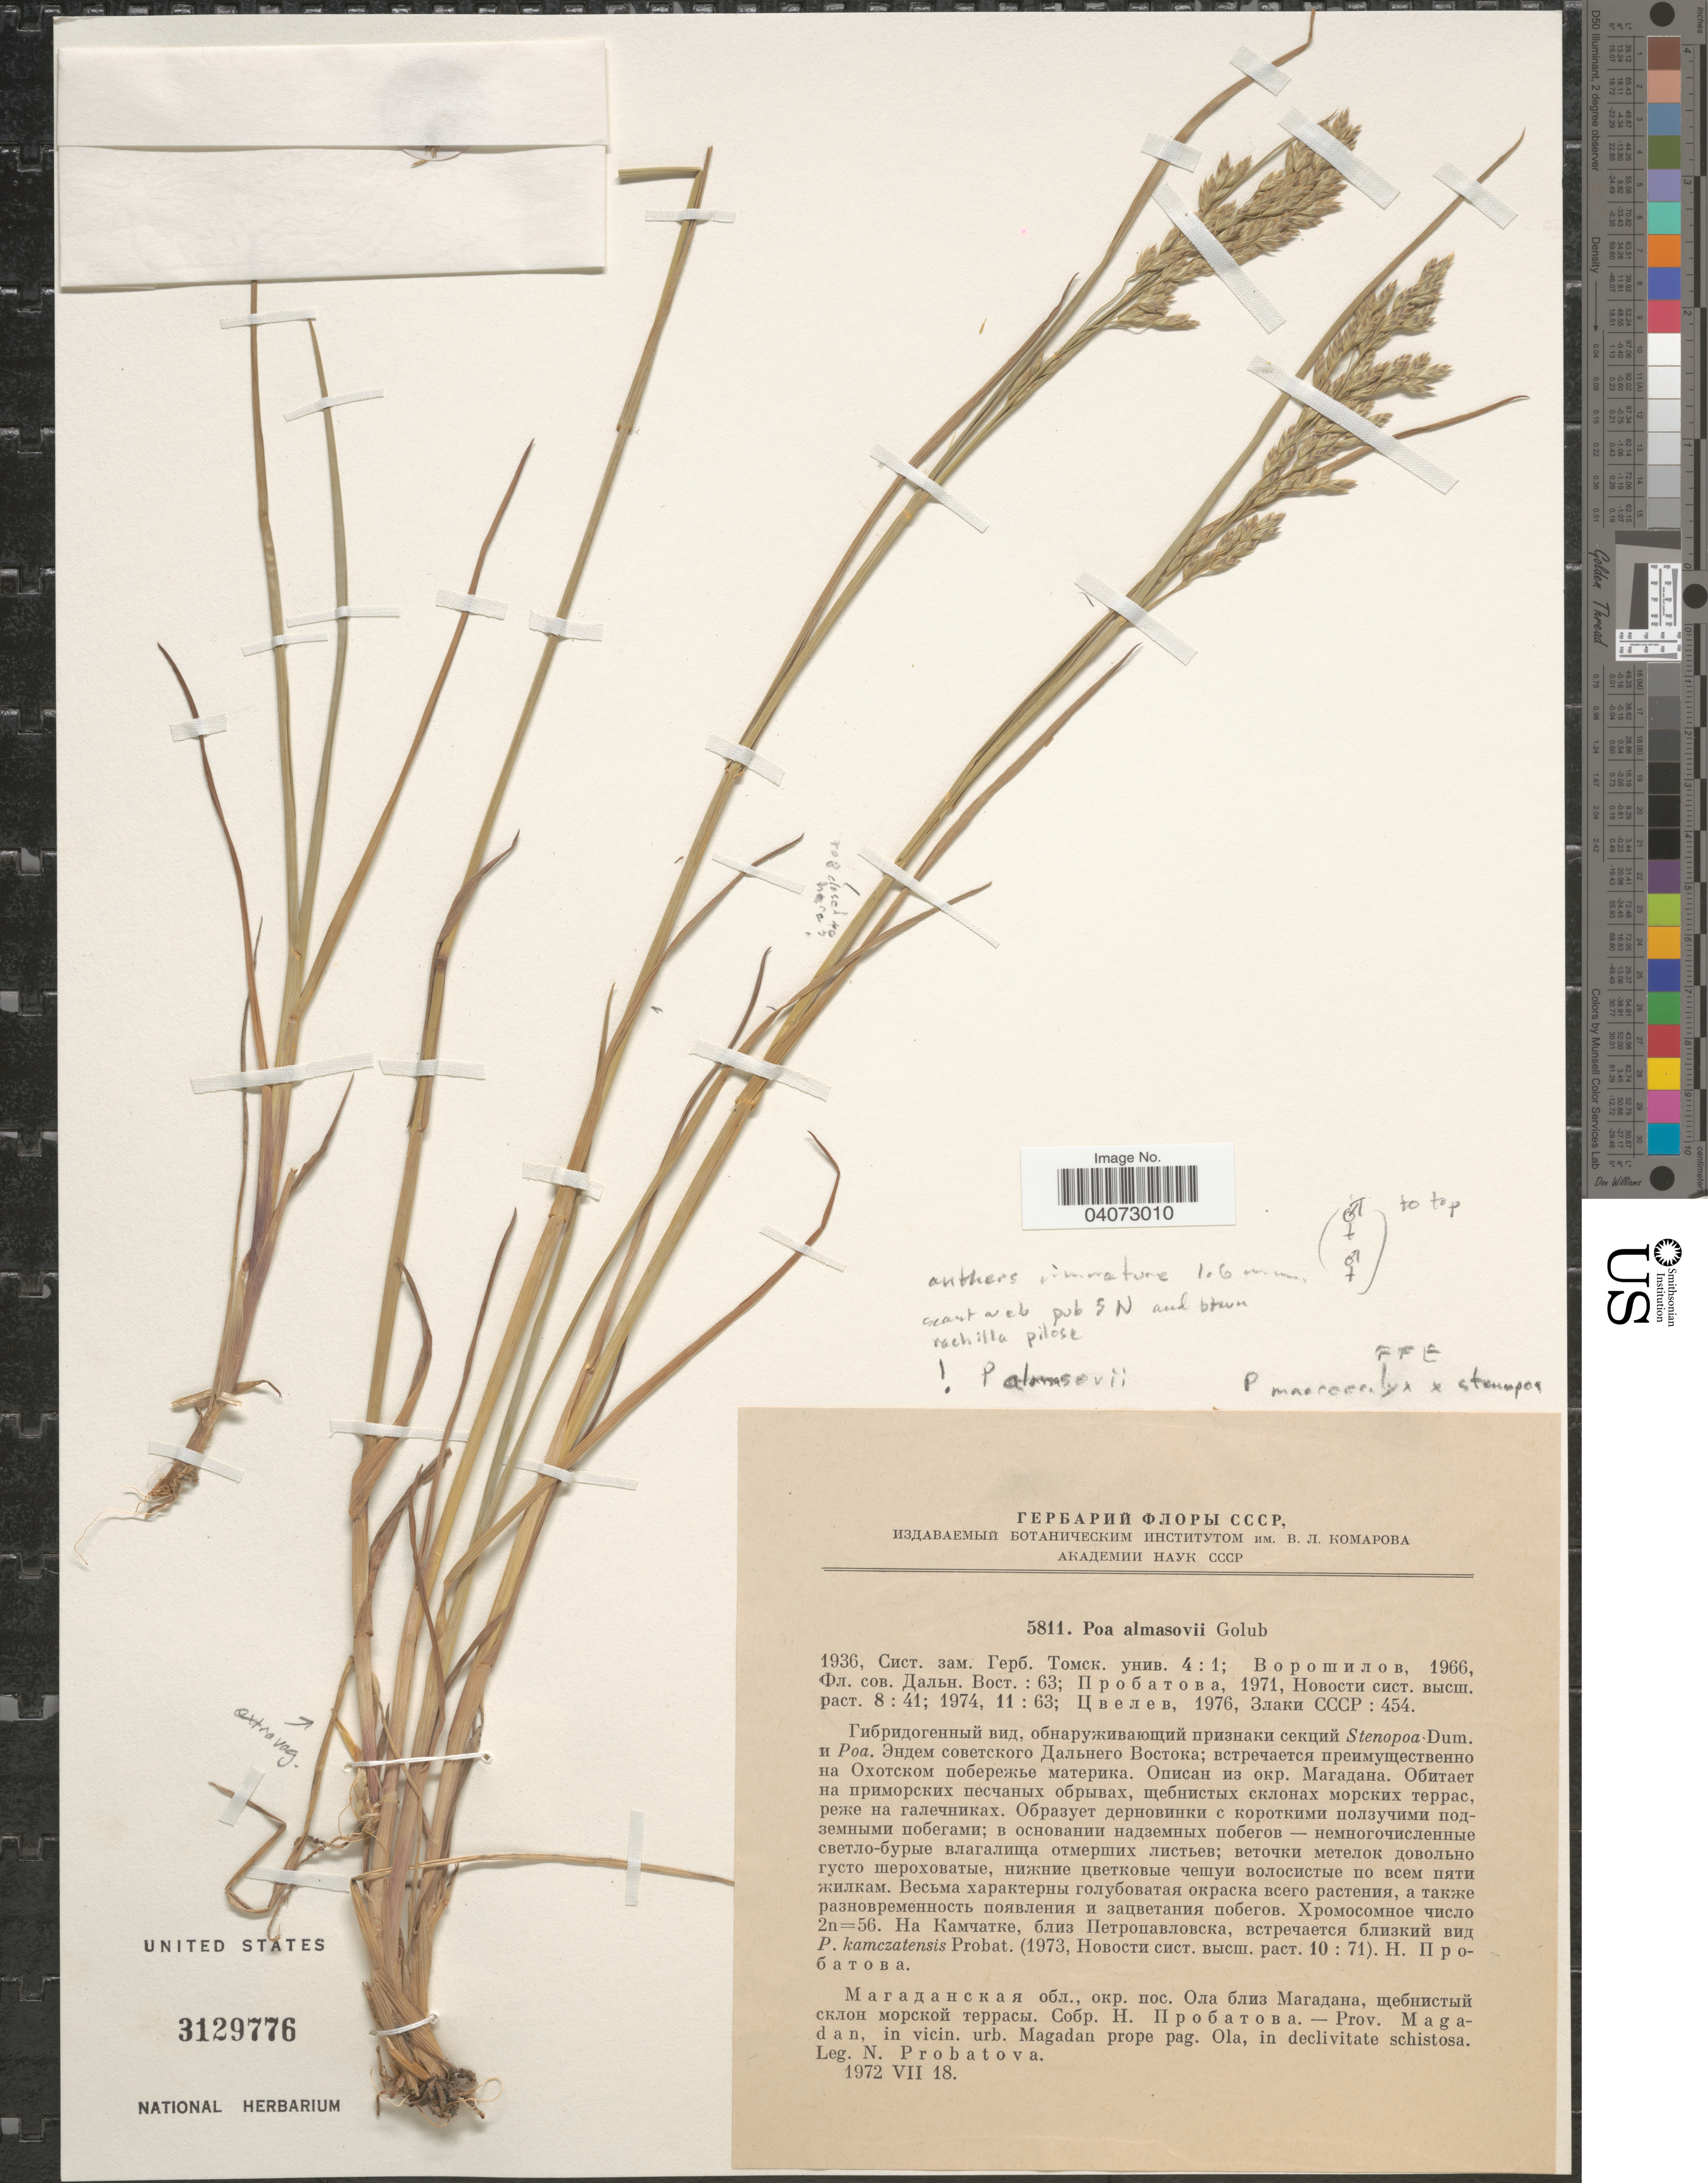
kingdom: Plantae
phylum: Tracheophyta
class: Liliopsida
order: Poales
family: Poaceae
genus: Poa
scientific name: Poa almasovii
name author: Golub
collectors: N. S. Probatova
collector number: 5811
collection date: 1972-07-18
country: Russian Federation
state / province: Magadan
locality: In vicin. urb. Magadan prope pag. Ola, in declivitate schistosa.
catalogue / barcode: US 3129776